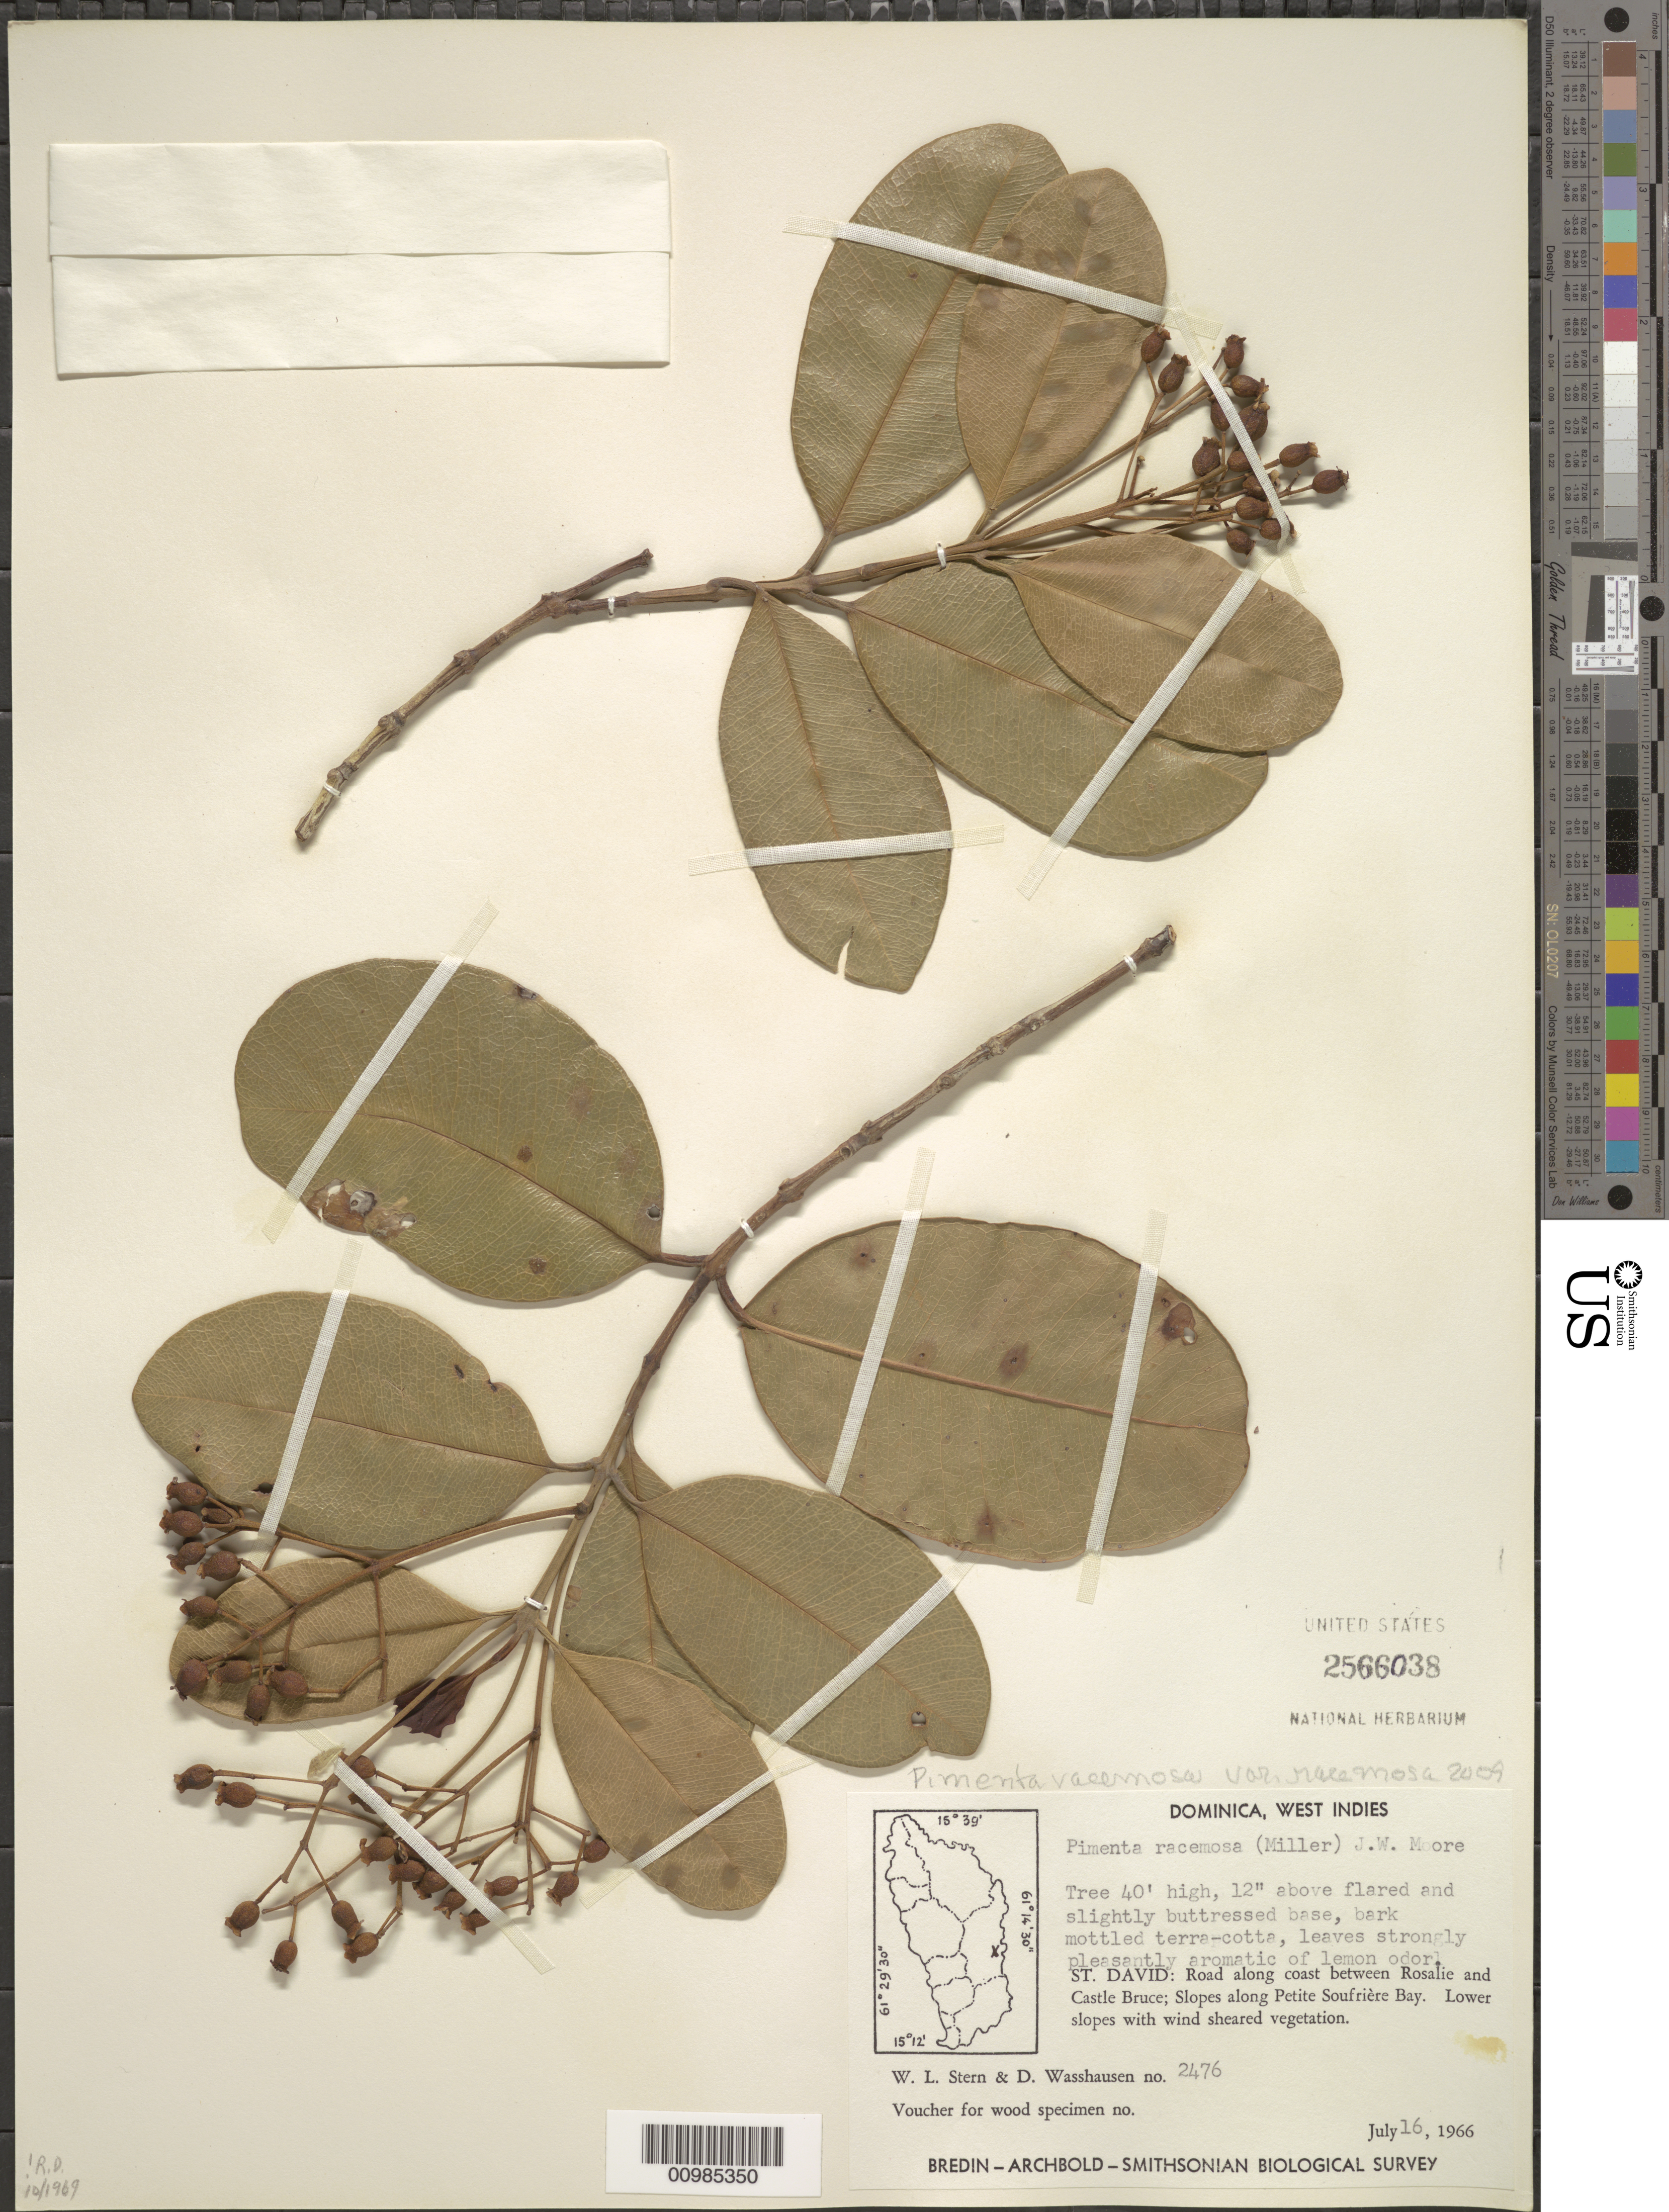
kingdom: Plantae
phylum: Tracheophyta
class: Magnoliopsida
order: Myrtales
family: Myrtaceae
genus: Pimenta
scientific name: Pimenta racemosa var. racemosa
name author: (Mill.) J.W. Moore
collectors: W. L. Stern & D. C. Wasshausen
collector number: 2476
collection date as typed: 16 Jul 1966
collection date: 1966-07-16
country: Dominica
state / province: St. David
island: Dominica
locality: Road along coast between Rosalie and Castle Bruce; slopes along Petite Soufrière Bay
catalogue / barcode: US 2566038